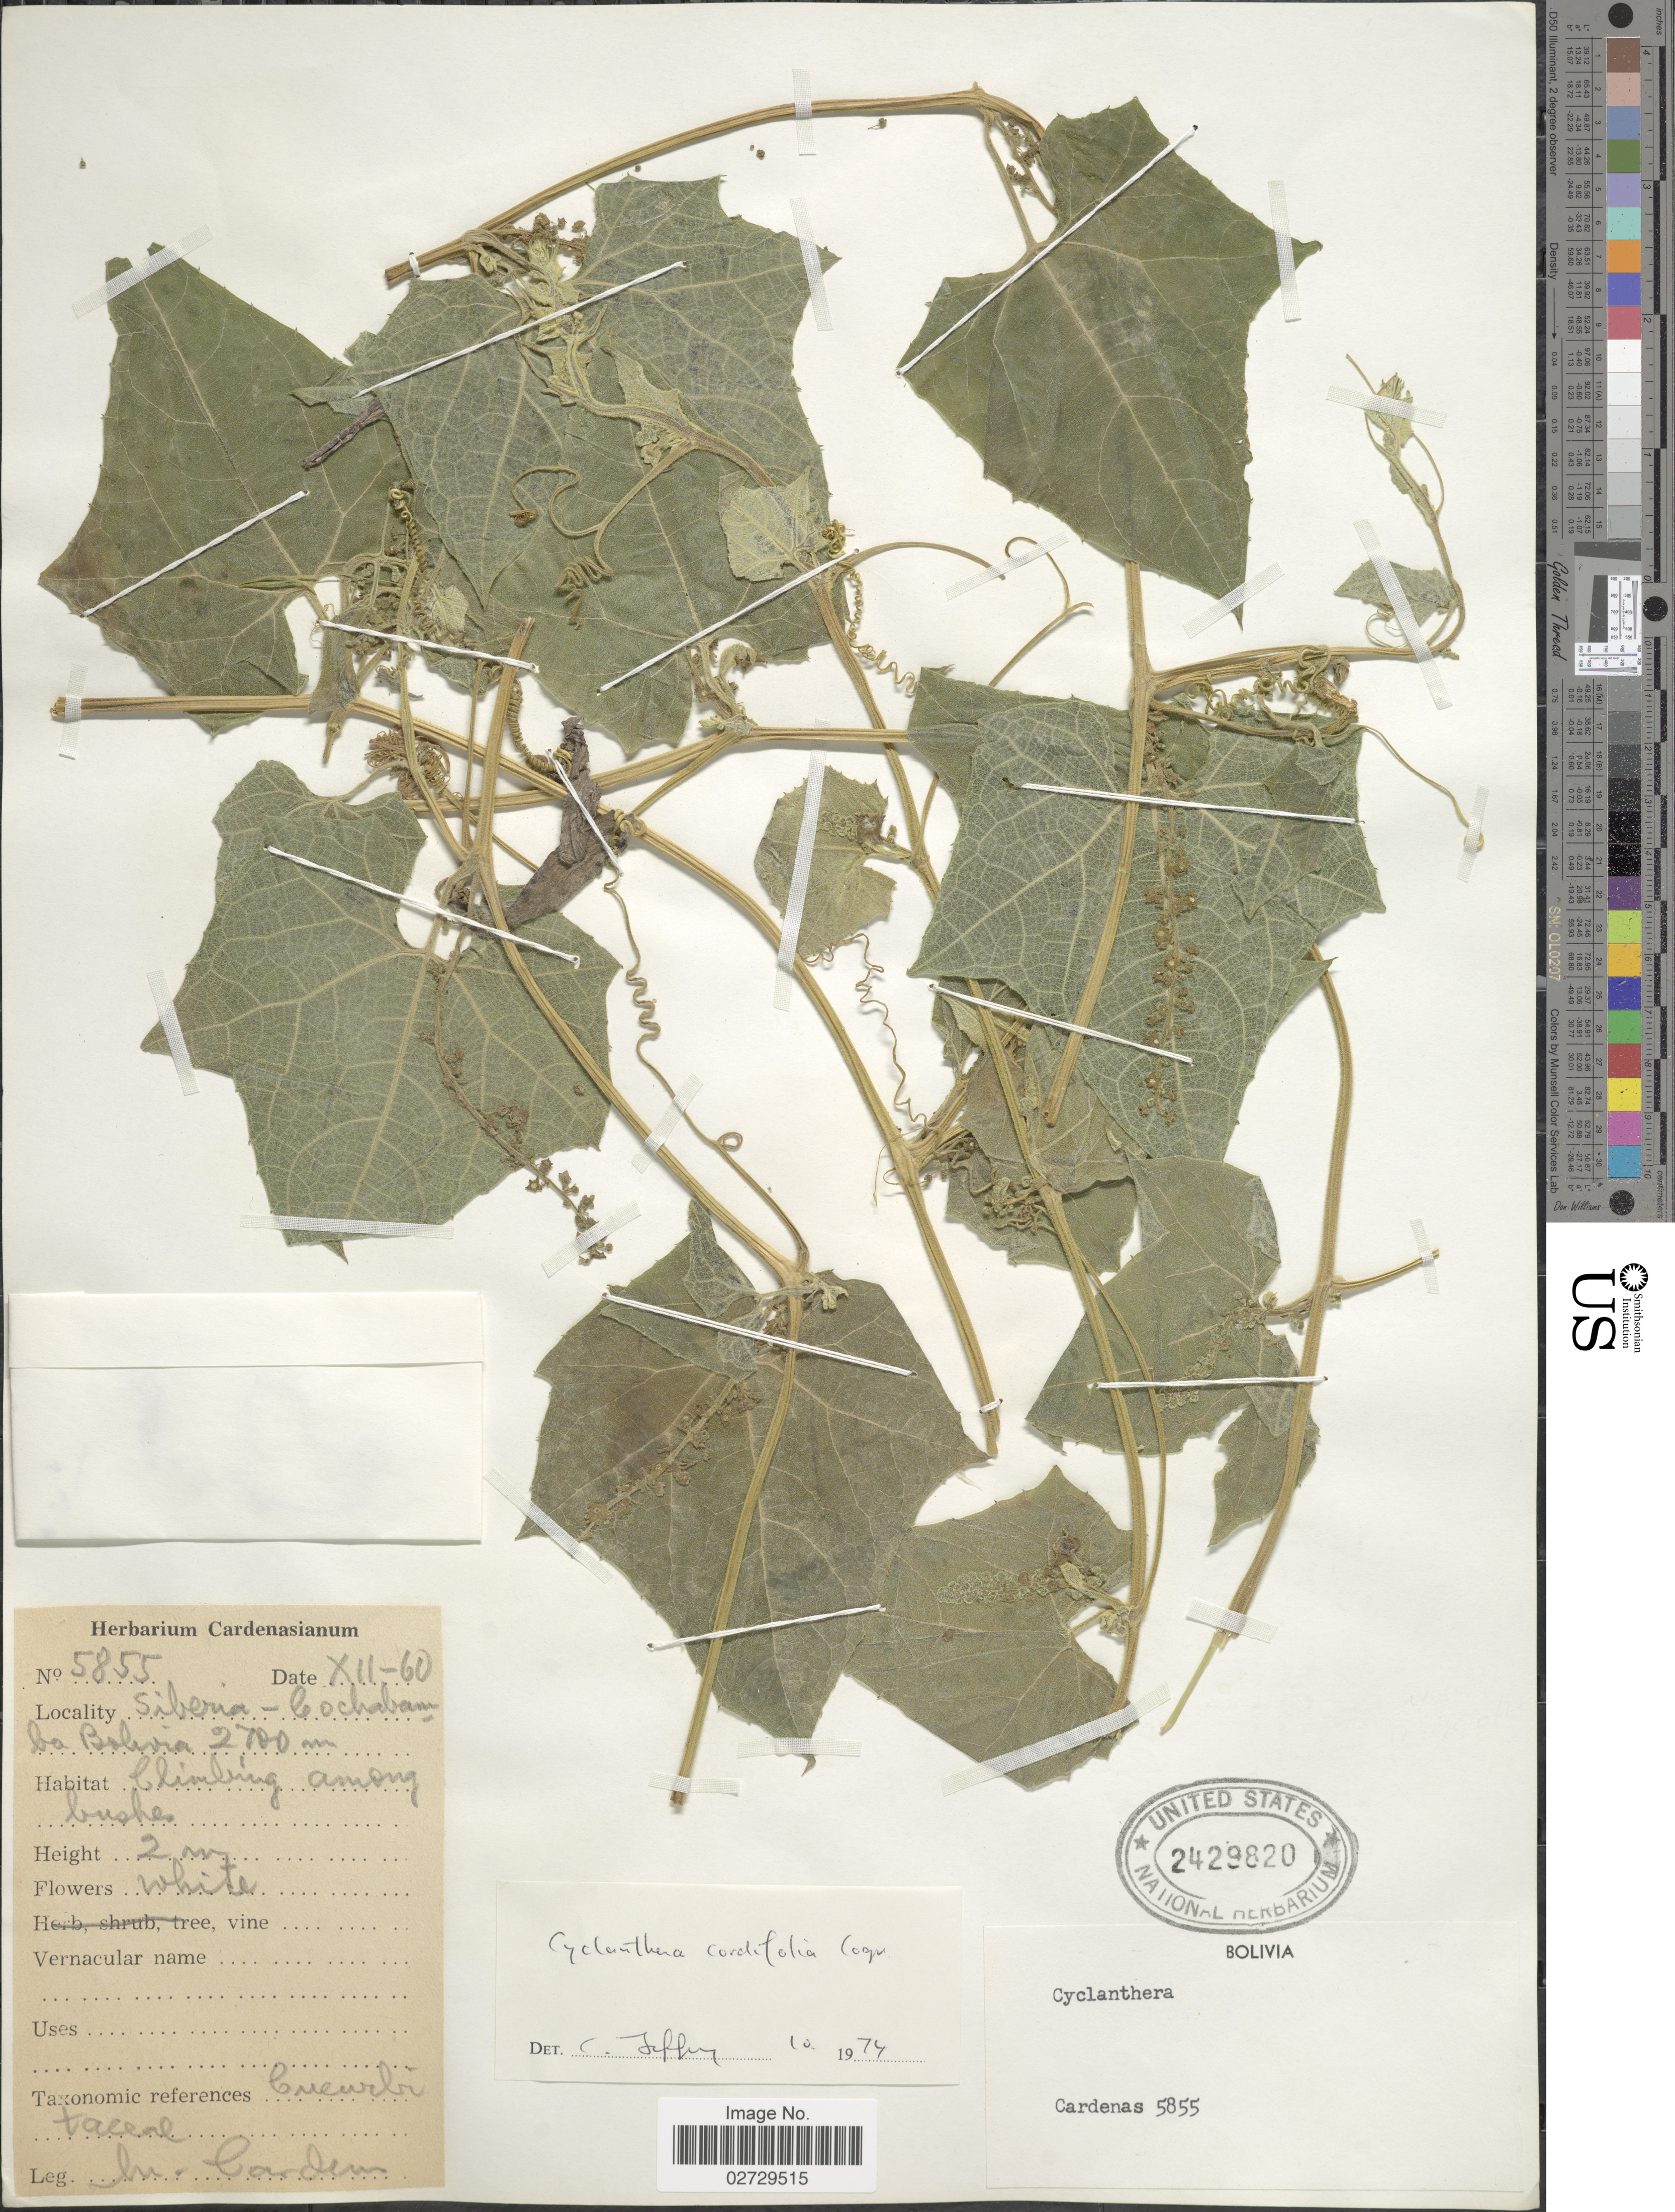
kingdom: Plantae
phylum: Tracheophyta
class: Magnoliopsida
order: Cucurbitales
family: Cucurbitaceae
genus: Cyclanthera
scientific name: Cyclanthera cordifolia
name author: Cogn.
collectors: M. Cárdenas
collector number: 5855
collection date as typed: Transcribed d/m/y: /12/60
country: Bolivia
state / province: Cochabamba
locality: Siberia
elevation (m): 2700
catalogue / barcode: US 2429820